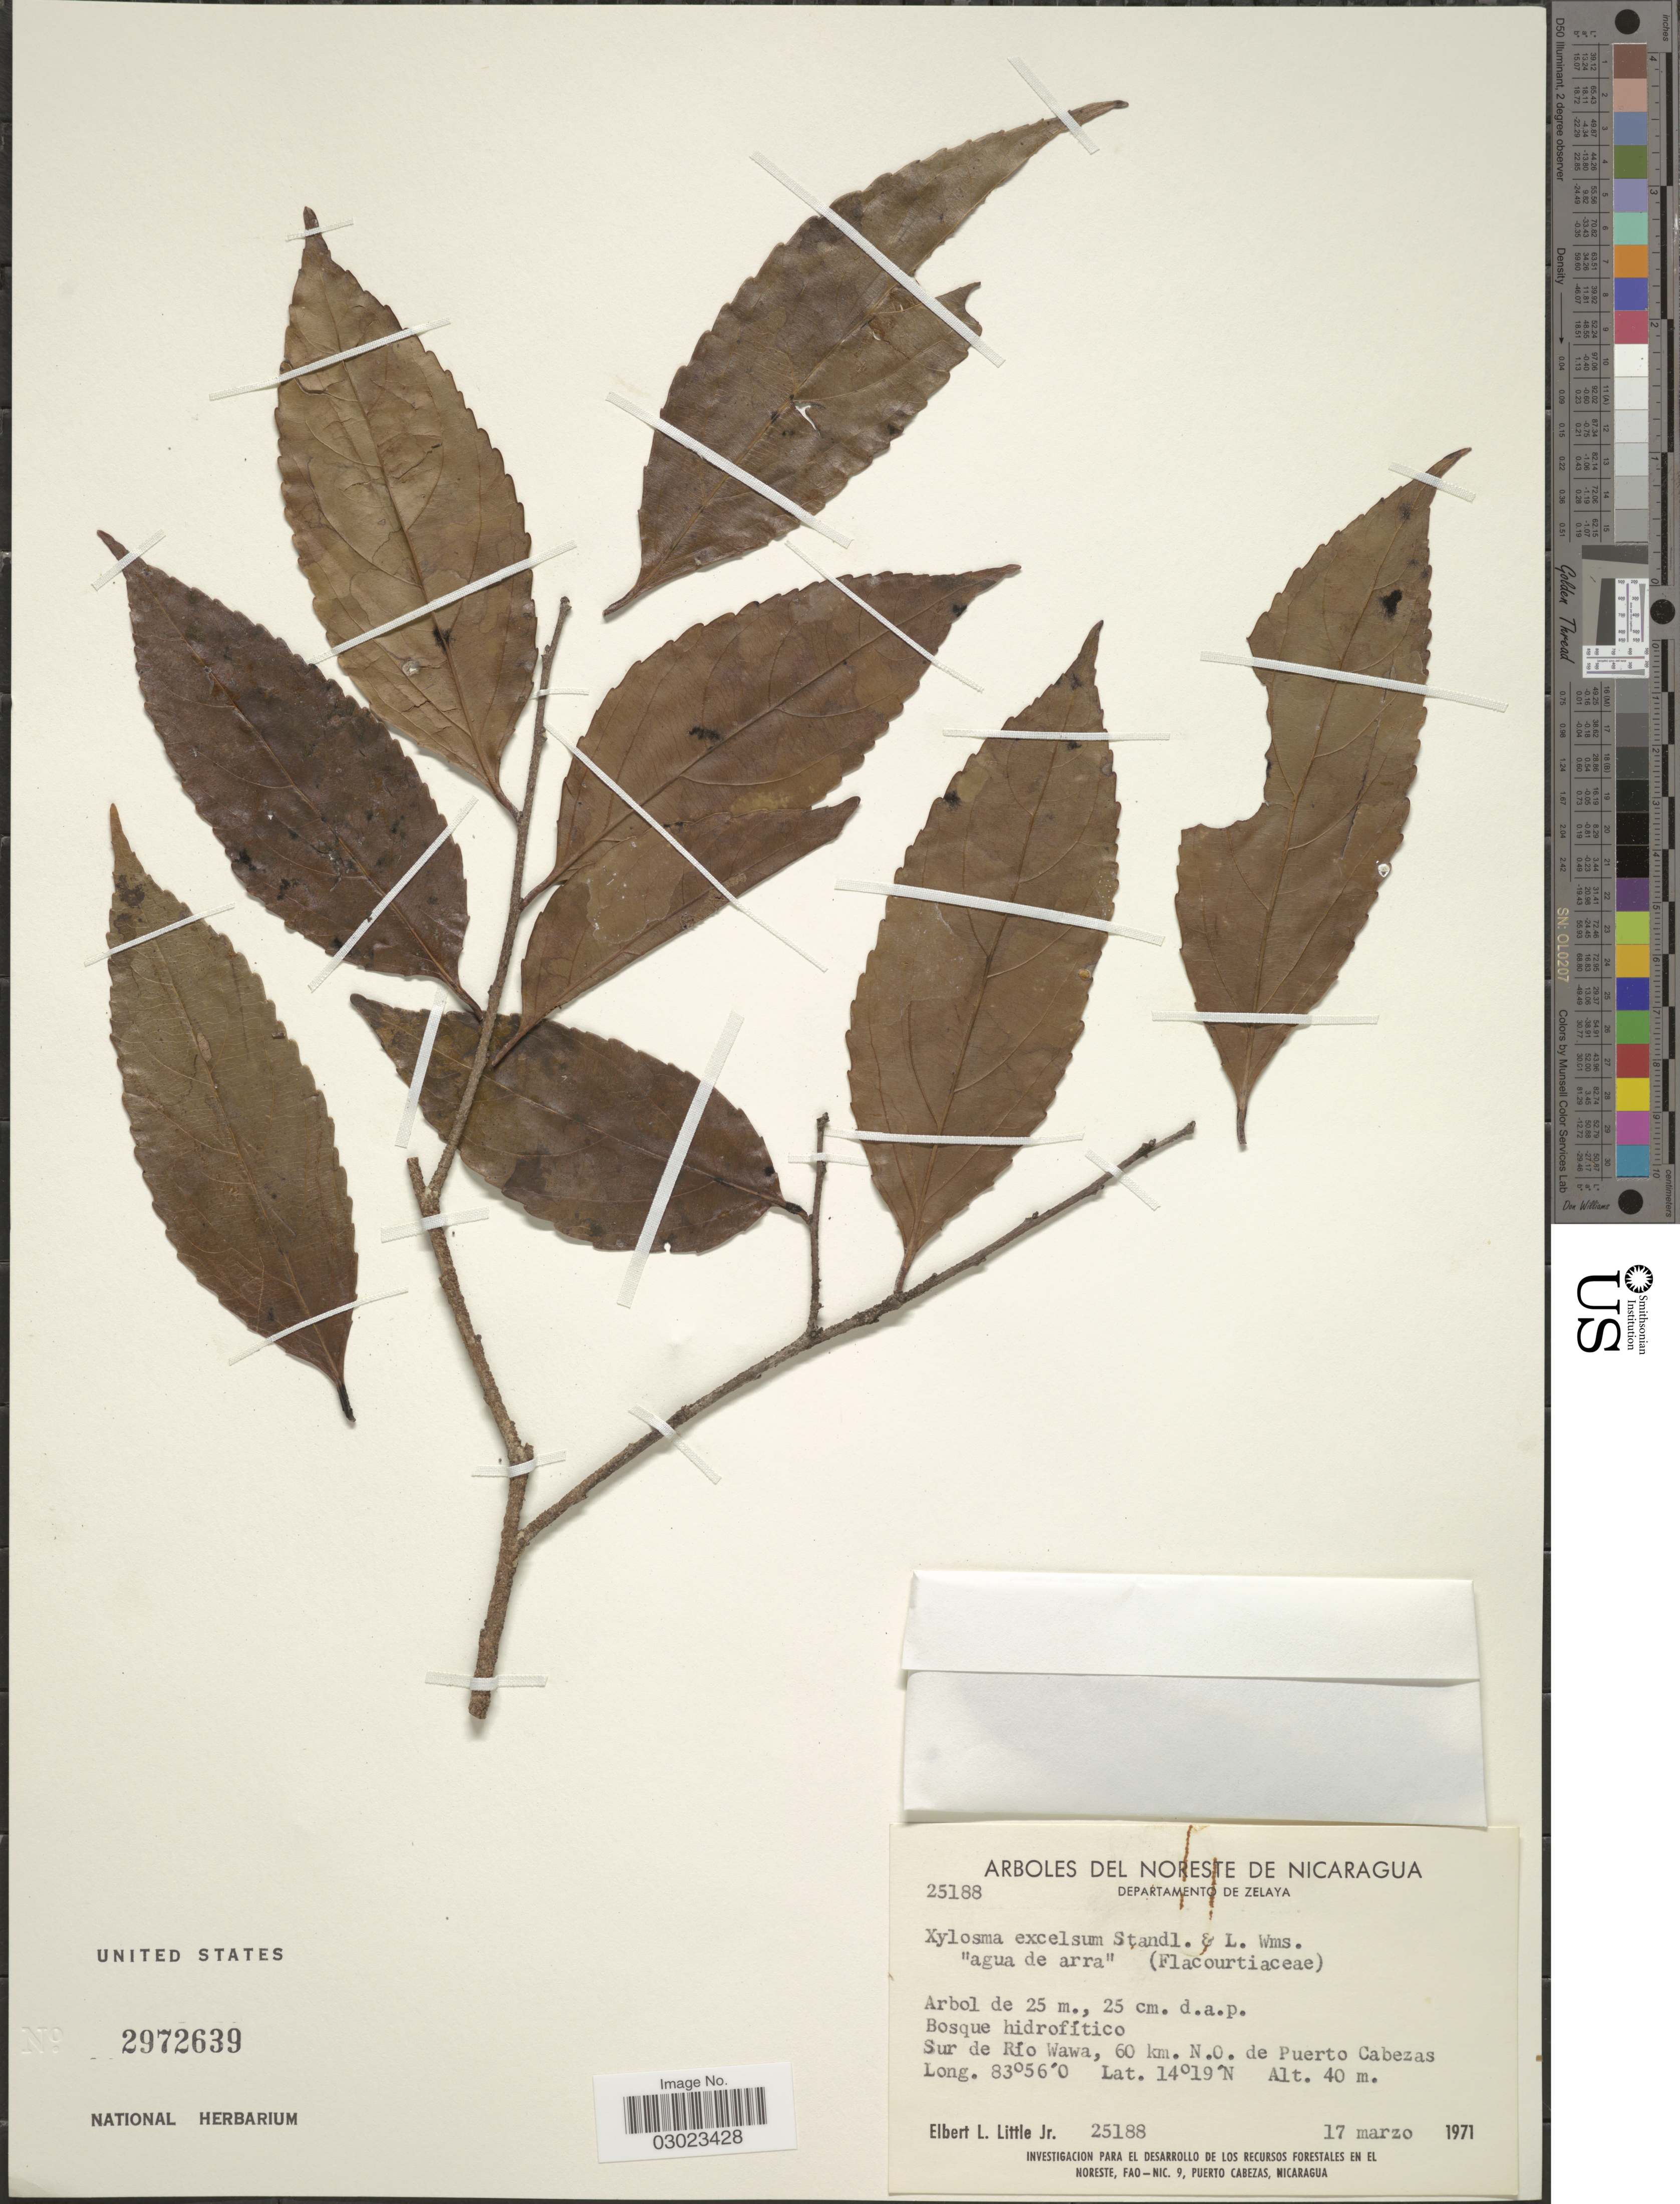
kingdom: Plantae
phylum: Tracheophyta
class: Magnoliopsida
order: Malpighiales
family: Salicaceae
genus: Xylosma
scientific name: Xylosma intermedia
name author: (Seem.) Triana & Planch.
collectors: E. L. Little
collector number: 25188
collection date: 1971-03-17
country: Nicaragua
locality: Arboles del Noreste de Nicaragua, Departamento de Zelaya, Sur de Rio Wawa, 60 km. N.O. de Puerto Cabezas.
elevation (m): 40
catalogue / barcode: US 2972639